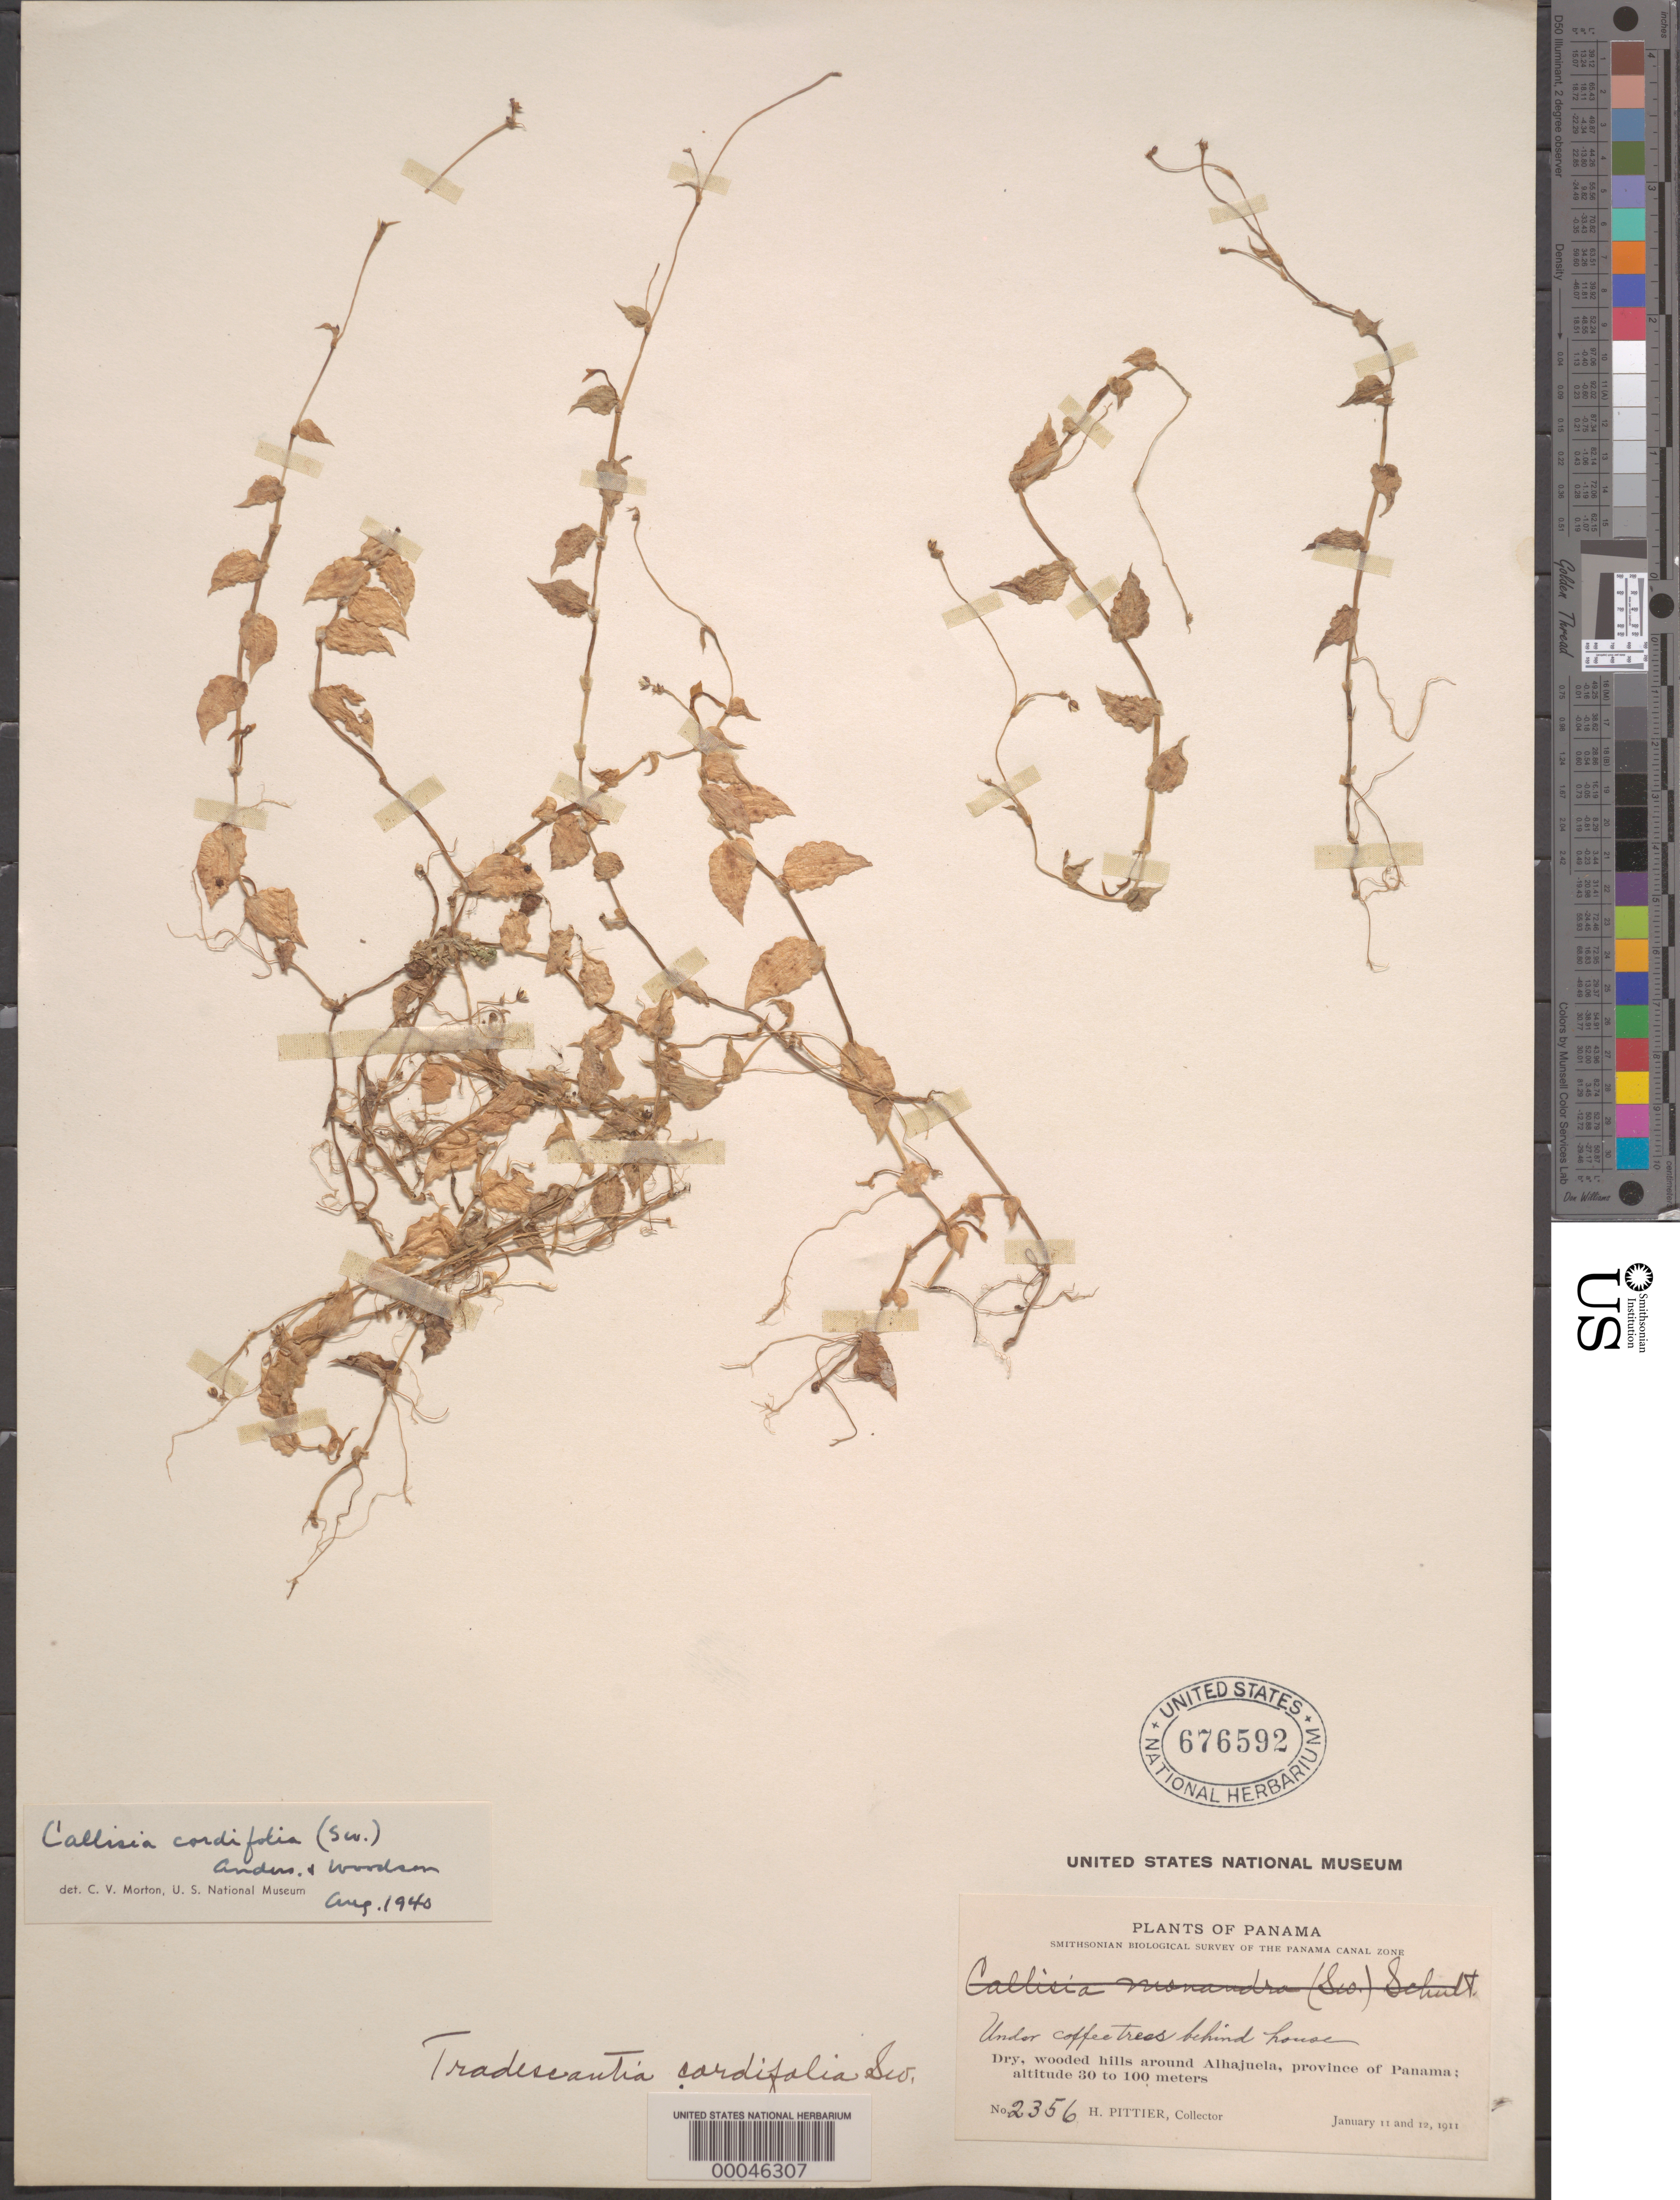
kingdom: Plantae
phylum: Tracheophyta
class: Liliopsida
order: Commelinales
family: Commelinaceae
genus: Callisia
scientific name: Callisia cordifolia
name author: (Sw.) E.S. Anderson & Woodson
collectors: H. F. Pittier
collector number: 2356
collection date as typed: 11 Jan 1911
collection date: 1911-01-11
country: Panama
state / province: Panamá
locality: Near Alhajuela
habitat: Under coffee trees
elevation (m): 30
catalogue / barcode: US 676592